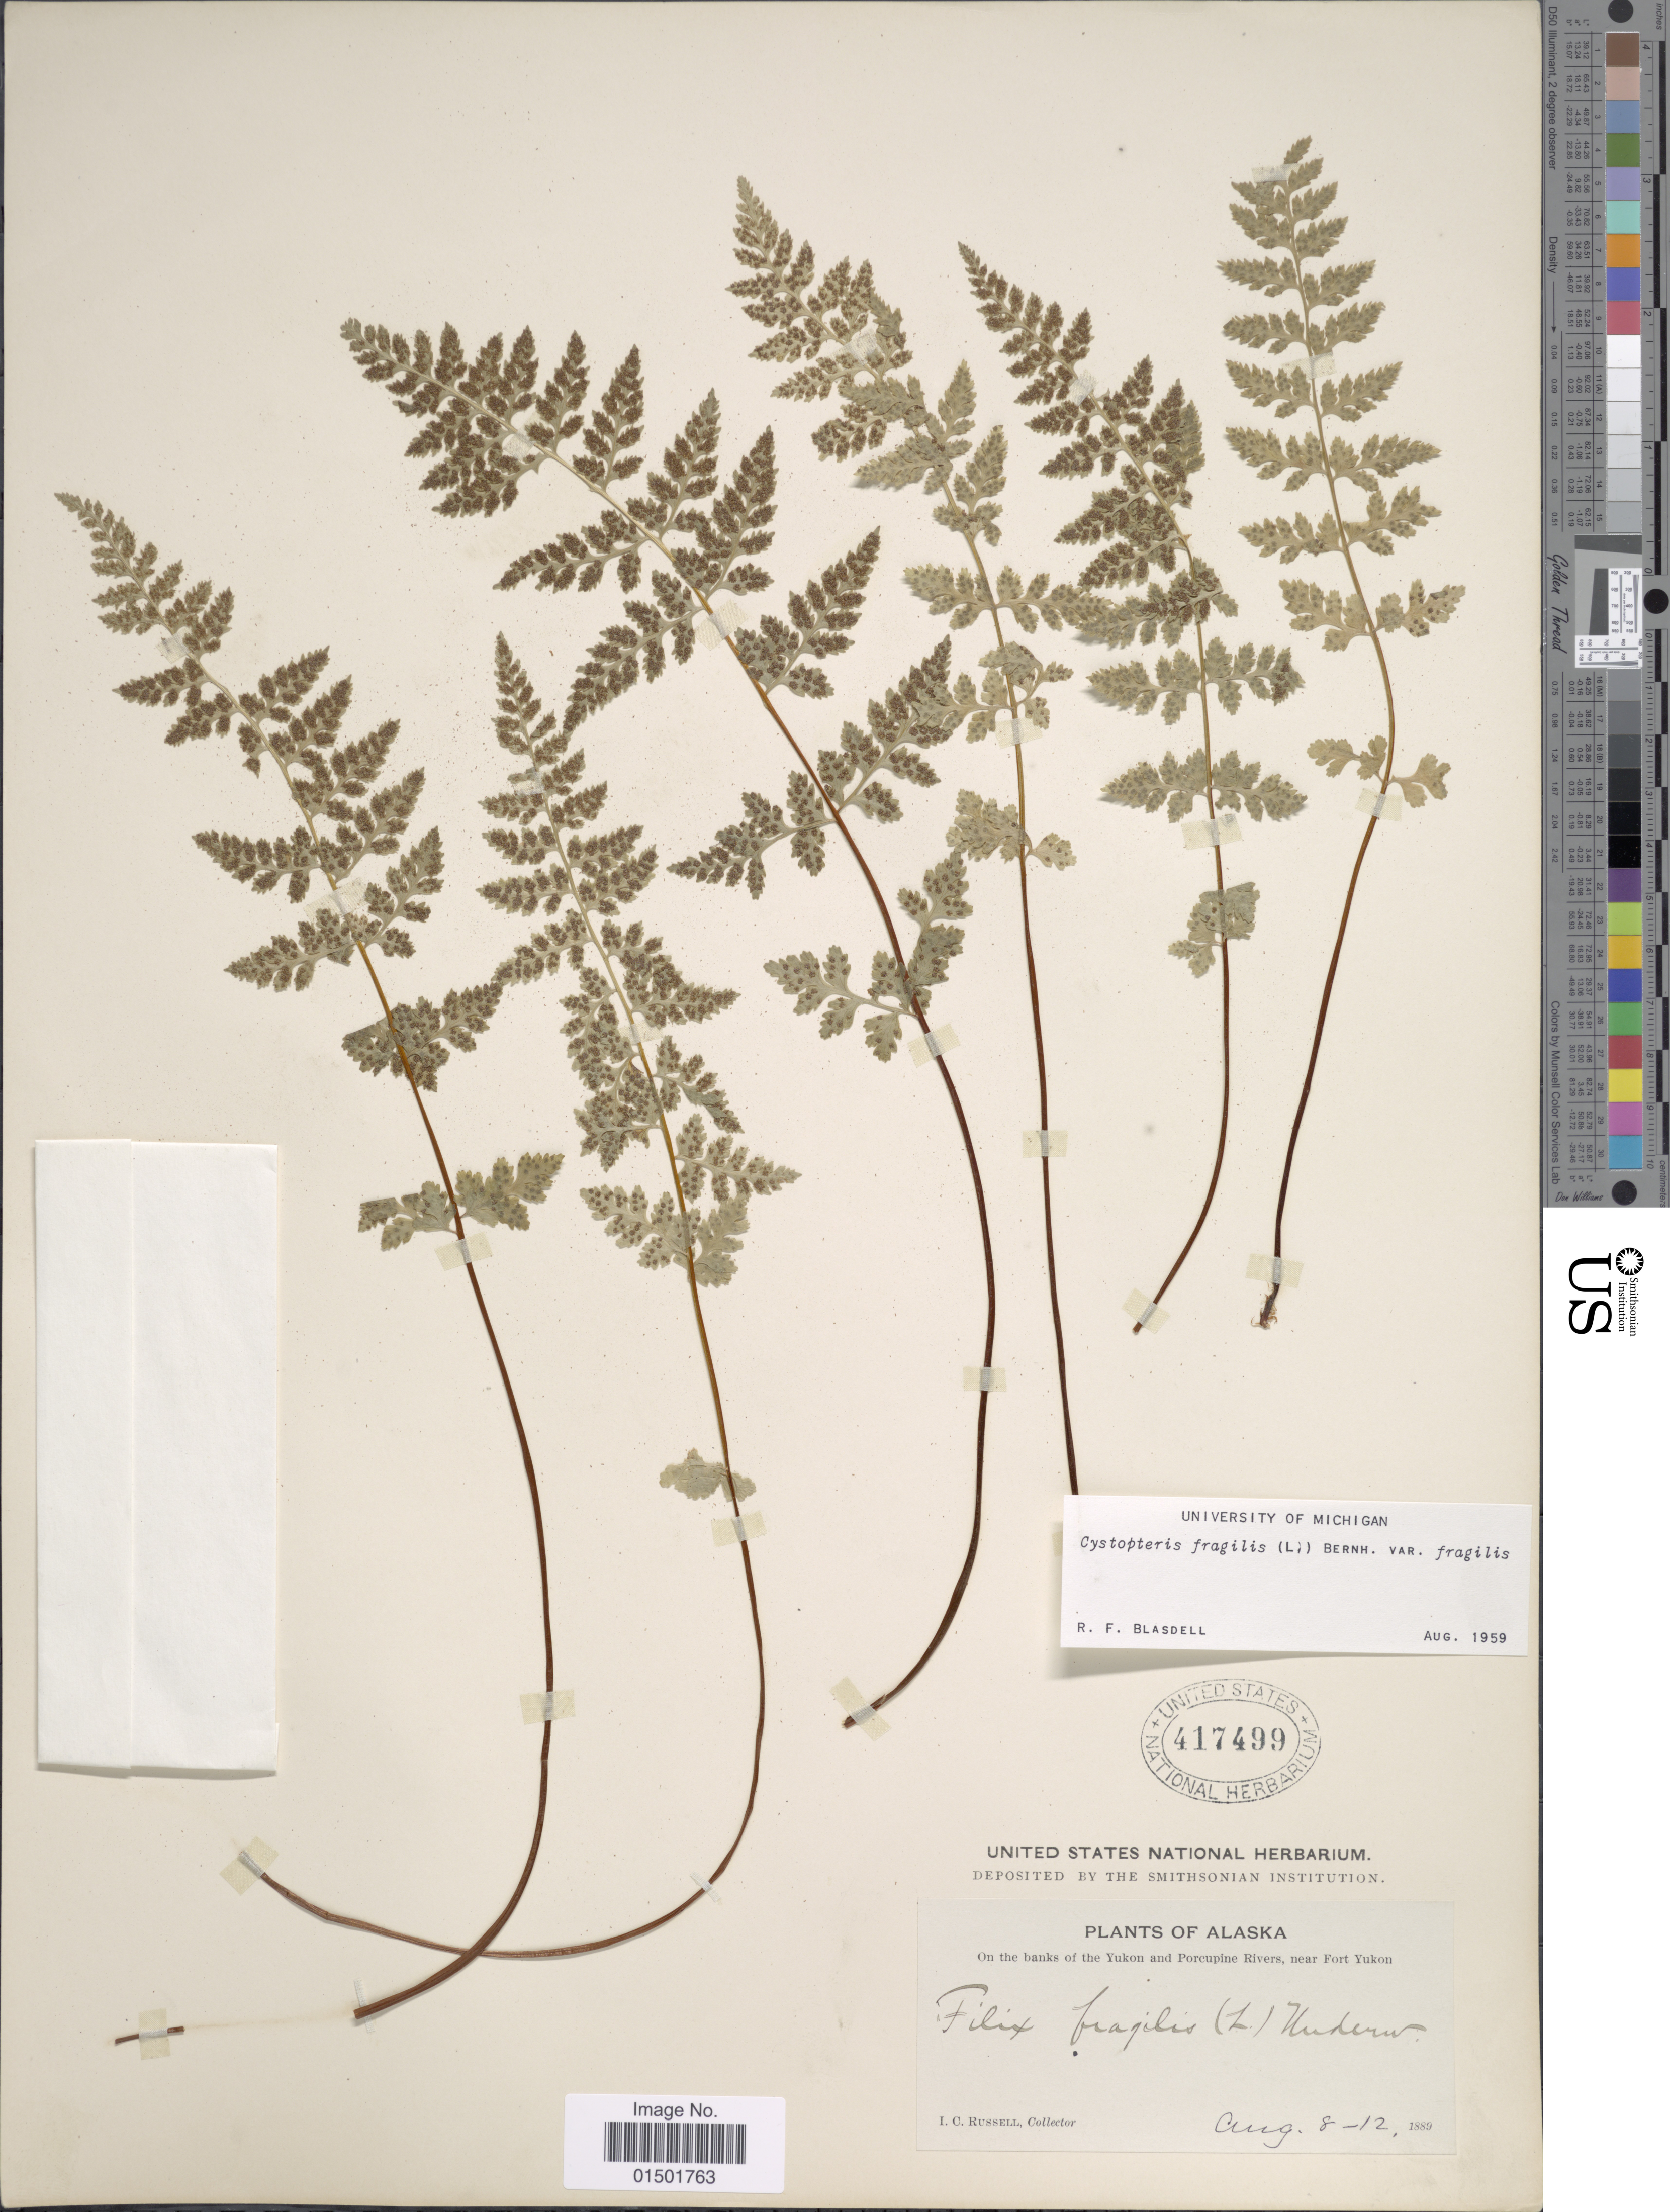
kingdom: Plantae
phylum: Tracheophyta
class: Polypodiopsida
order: Polypodiales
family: Cystopteridaceae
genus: Cystopteris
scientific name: Cystopteris fragilis var. fragilis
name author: (L.) Bernh.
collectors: I. C. Russell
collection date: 1889-08-08/1889-08-12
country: United States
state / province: Alaska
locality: On the banks of the Yukon and Porcupine Rivers, near Fort Yukon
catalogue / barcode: US 417499